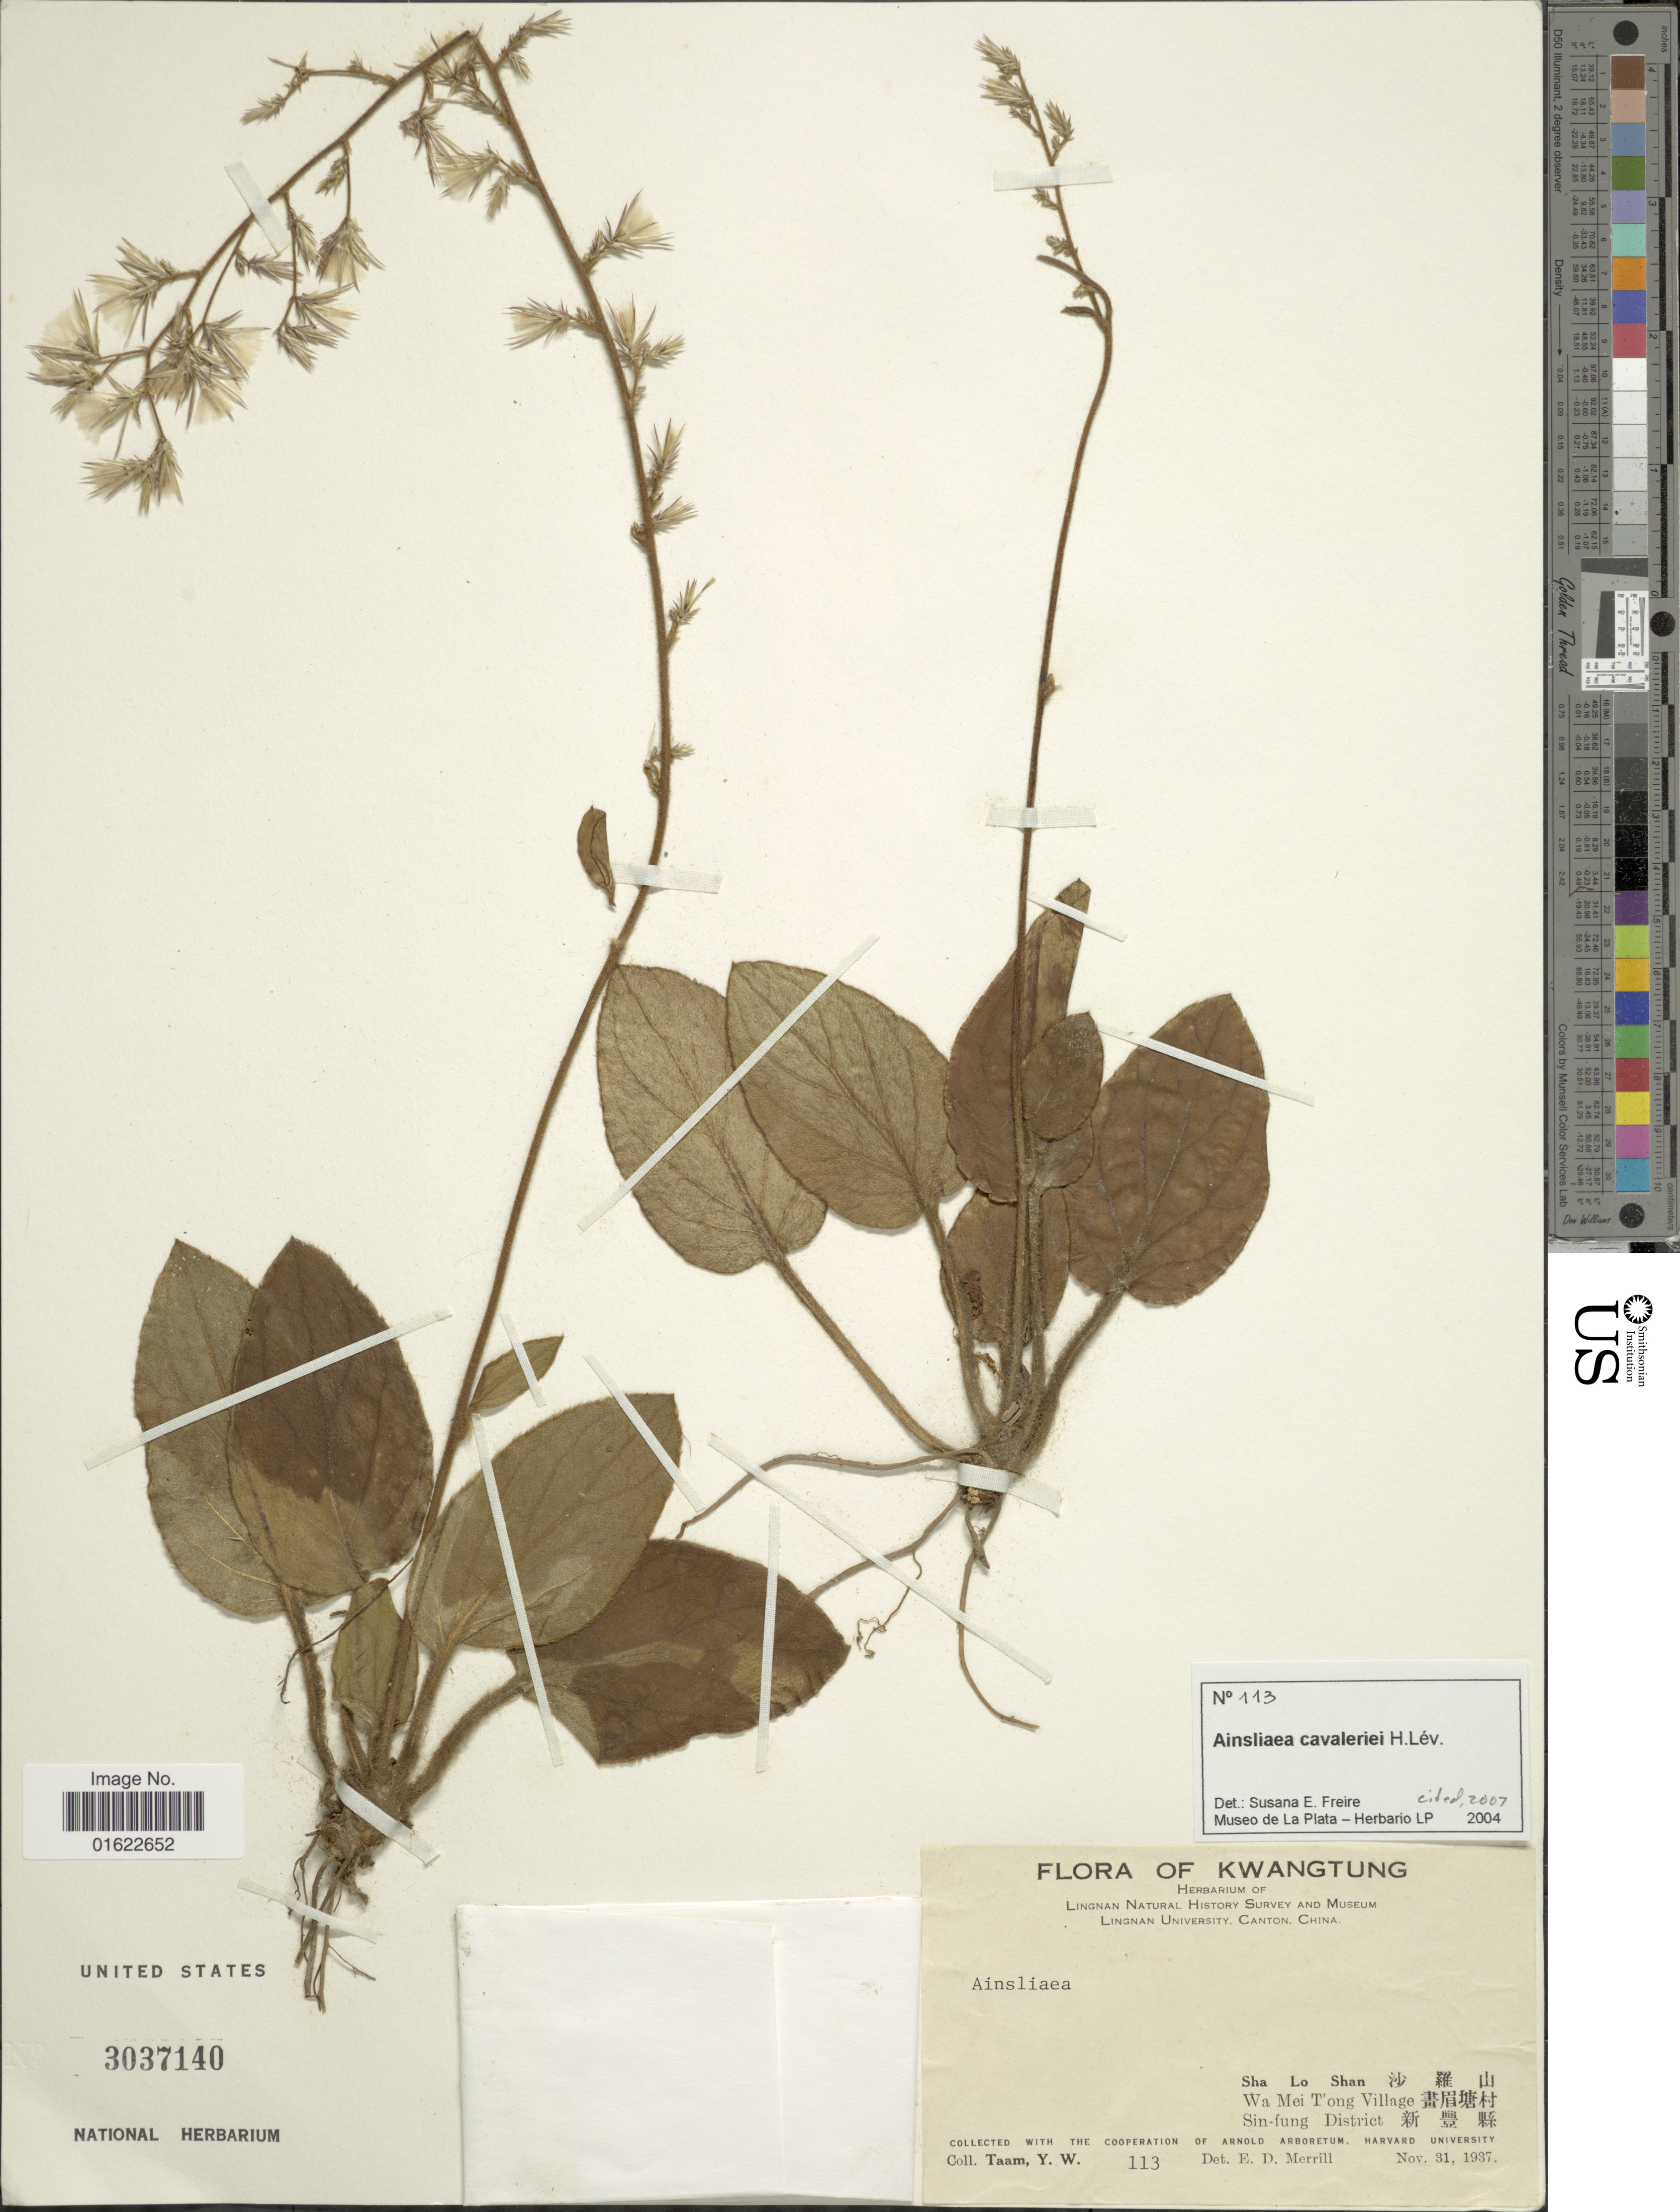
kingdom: Plantae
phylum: Tracheophyta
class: Magnoliopsida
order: Asterales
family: Asteraceae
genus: Ainsliaea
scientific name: Ainsliaea cavaleriei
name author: H. Lév.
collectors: Y. W. Taam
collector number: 113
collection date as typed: Transcribed d/m/y: 31/11/1937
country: China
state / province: Guangdong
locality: Kwatung,Sha Lo Shan, Wa Mei Tong Village, Sin-fung District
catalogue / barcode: US 3037140